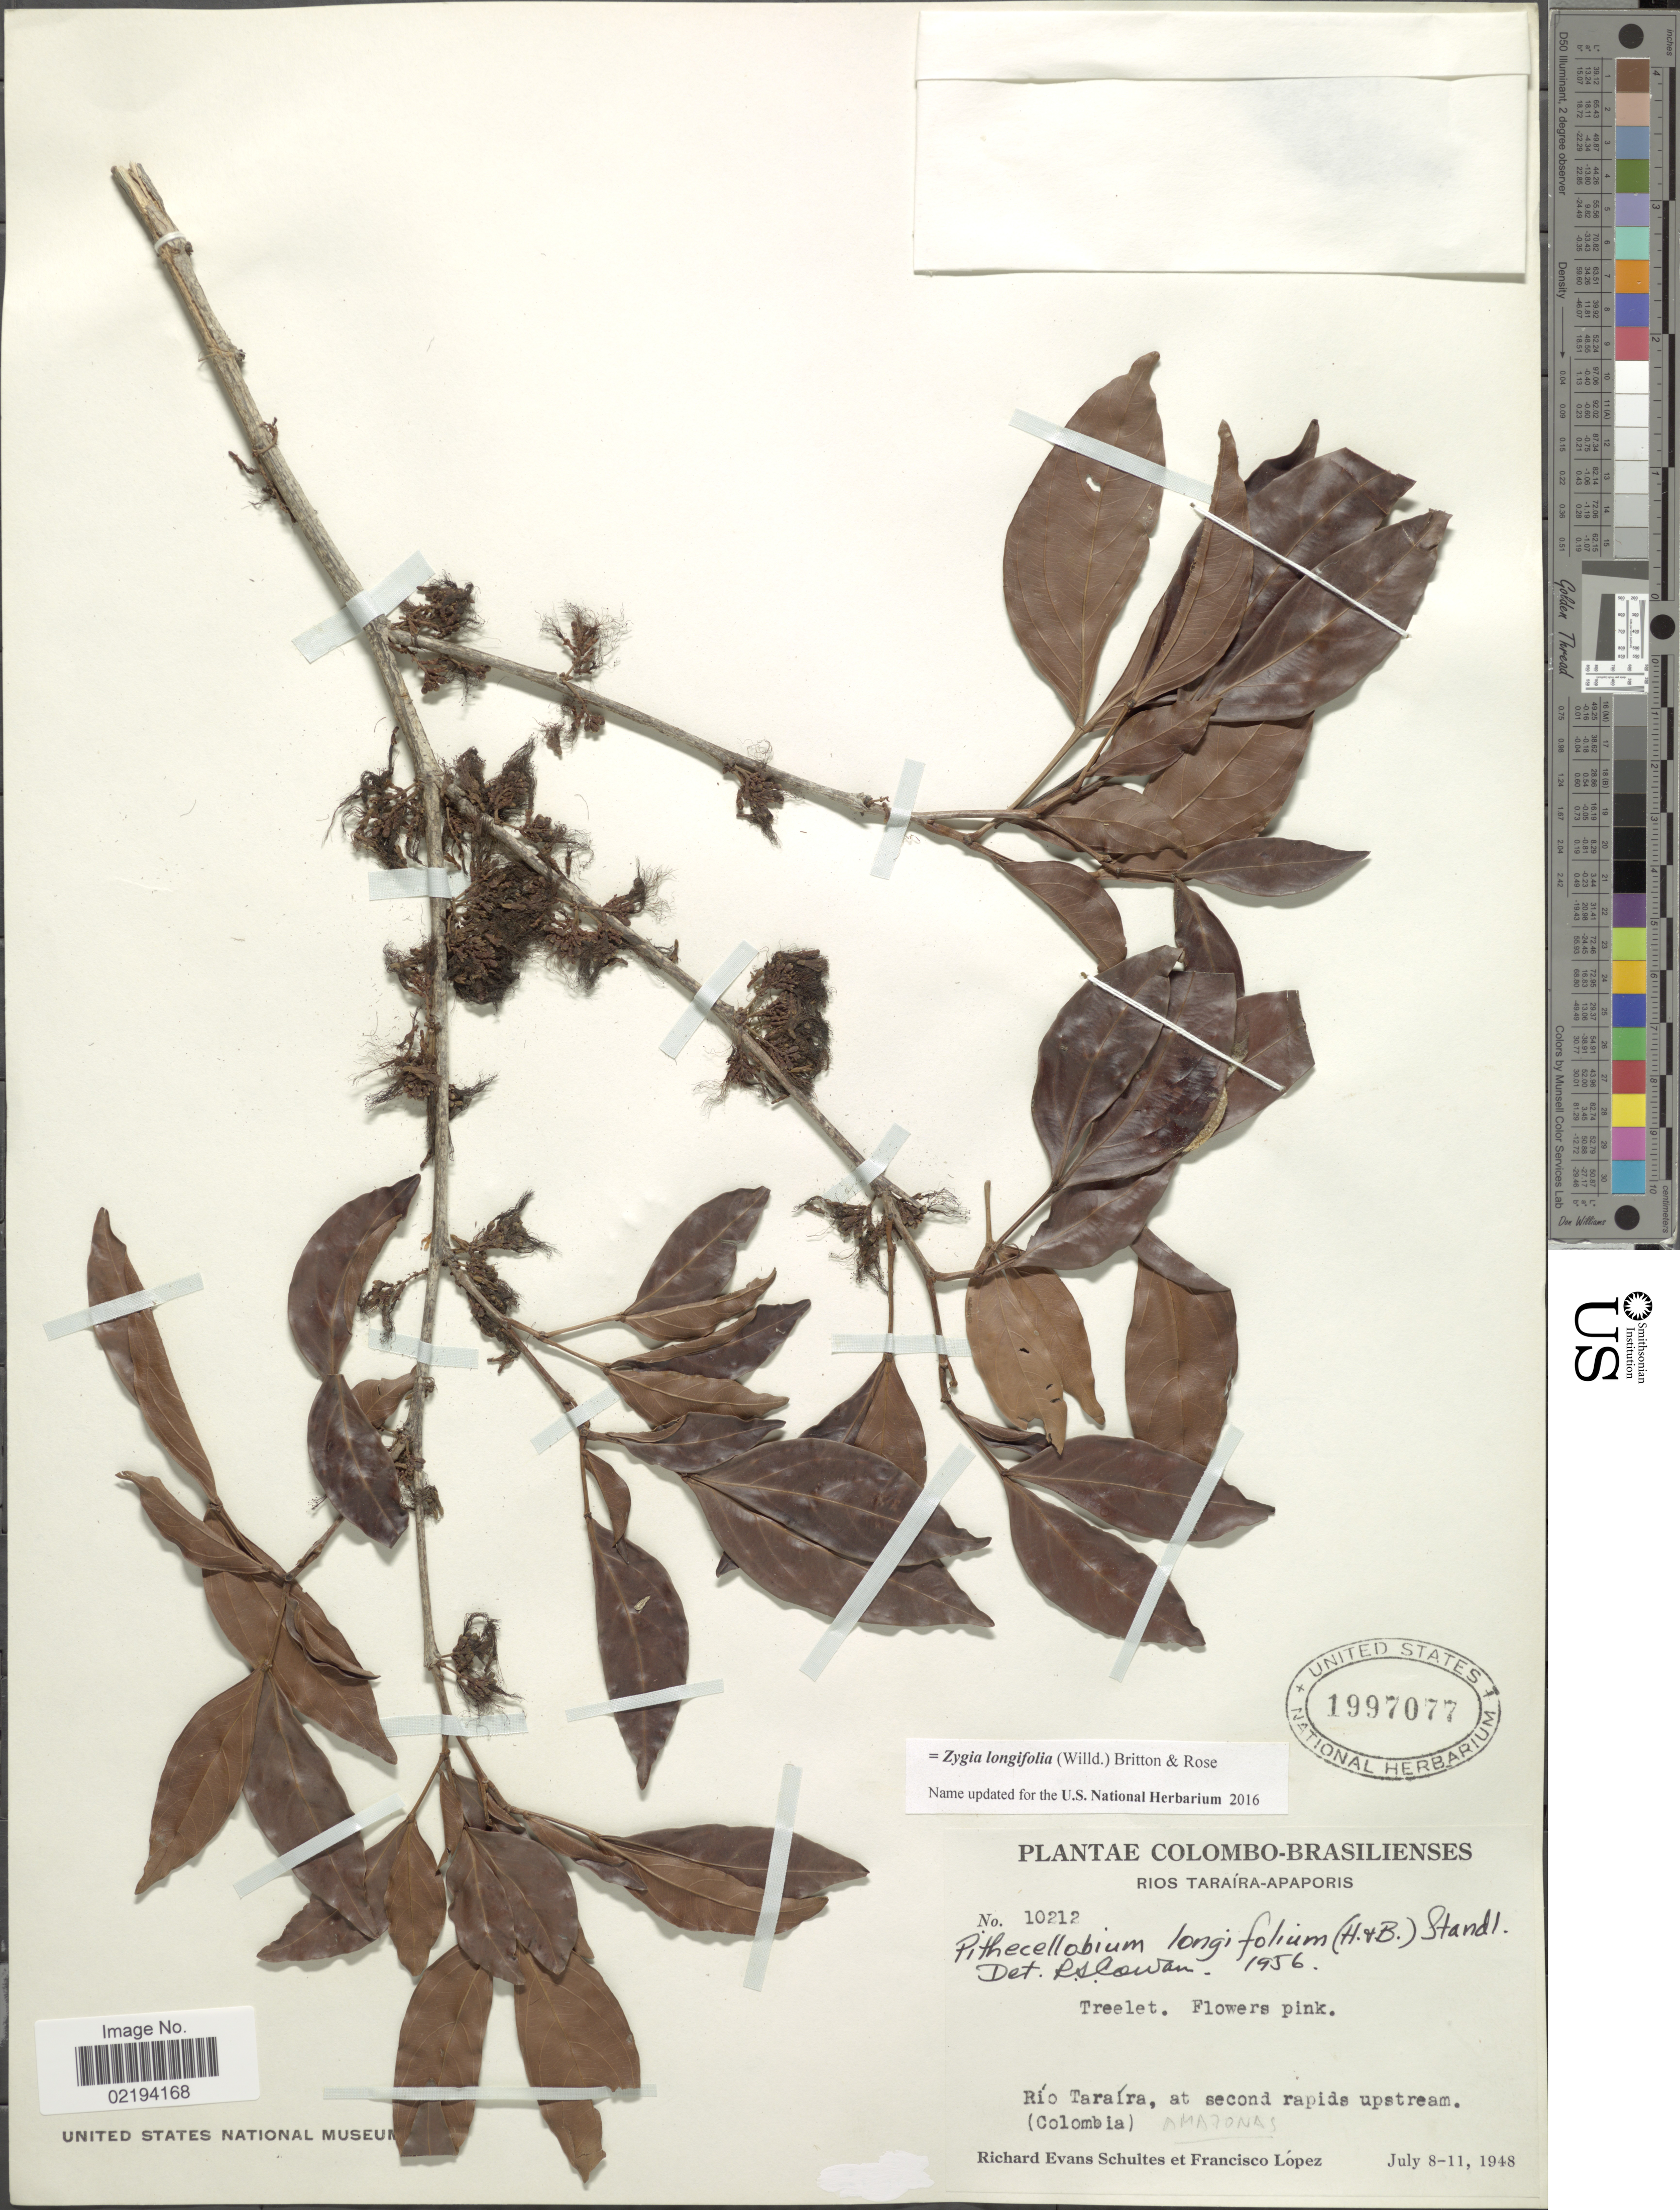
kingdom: Plantae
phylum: Tracheophyta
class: Magnoliopsida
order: Fabales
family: Fabaceae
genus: Zygia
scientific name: Zygia longifolia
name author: (Willd.) Britton & Rose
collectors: R. E. Schultes & F. Lopéz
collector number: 10212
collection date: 1948-07-08/1948-07-11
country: Colombia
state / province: Amazônas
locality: Colombo-Brasilienses, Rios Taraíra-Apaoris, Río Taraíra, at second rapids upstream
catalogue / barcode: US 1997077